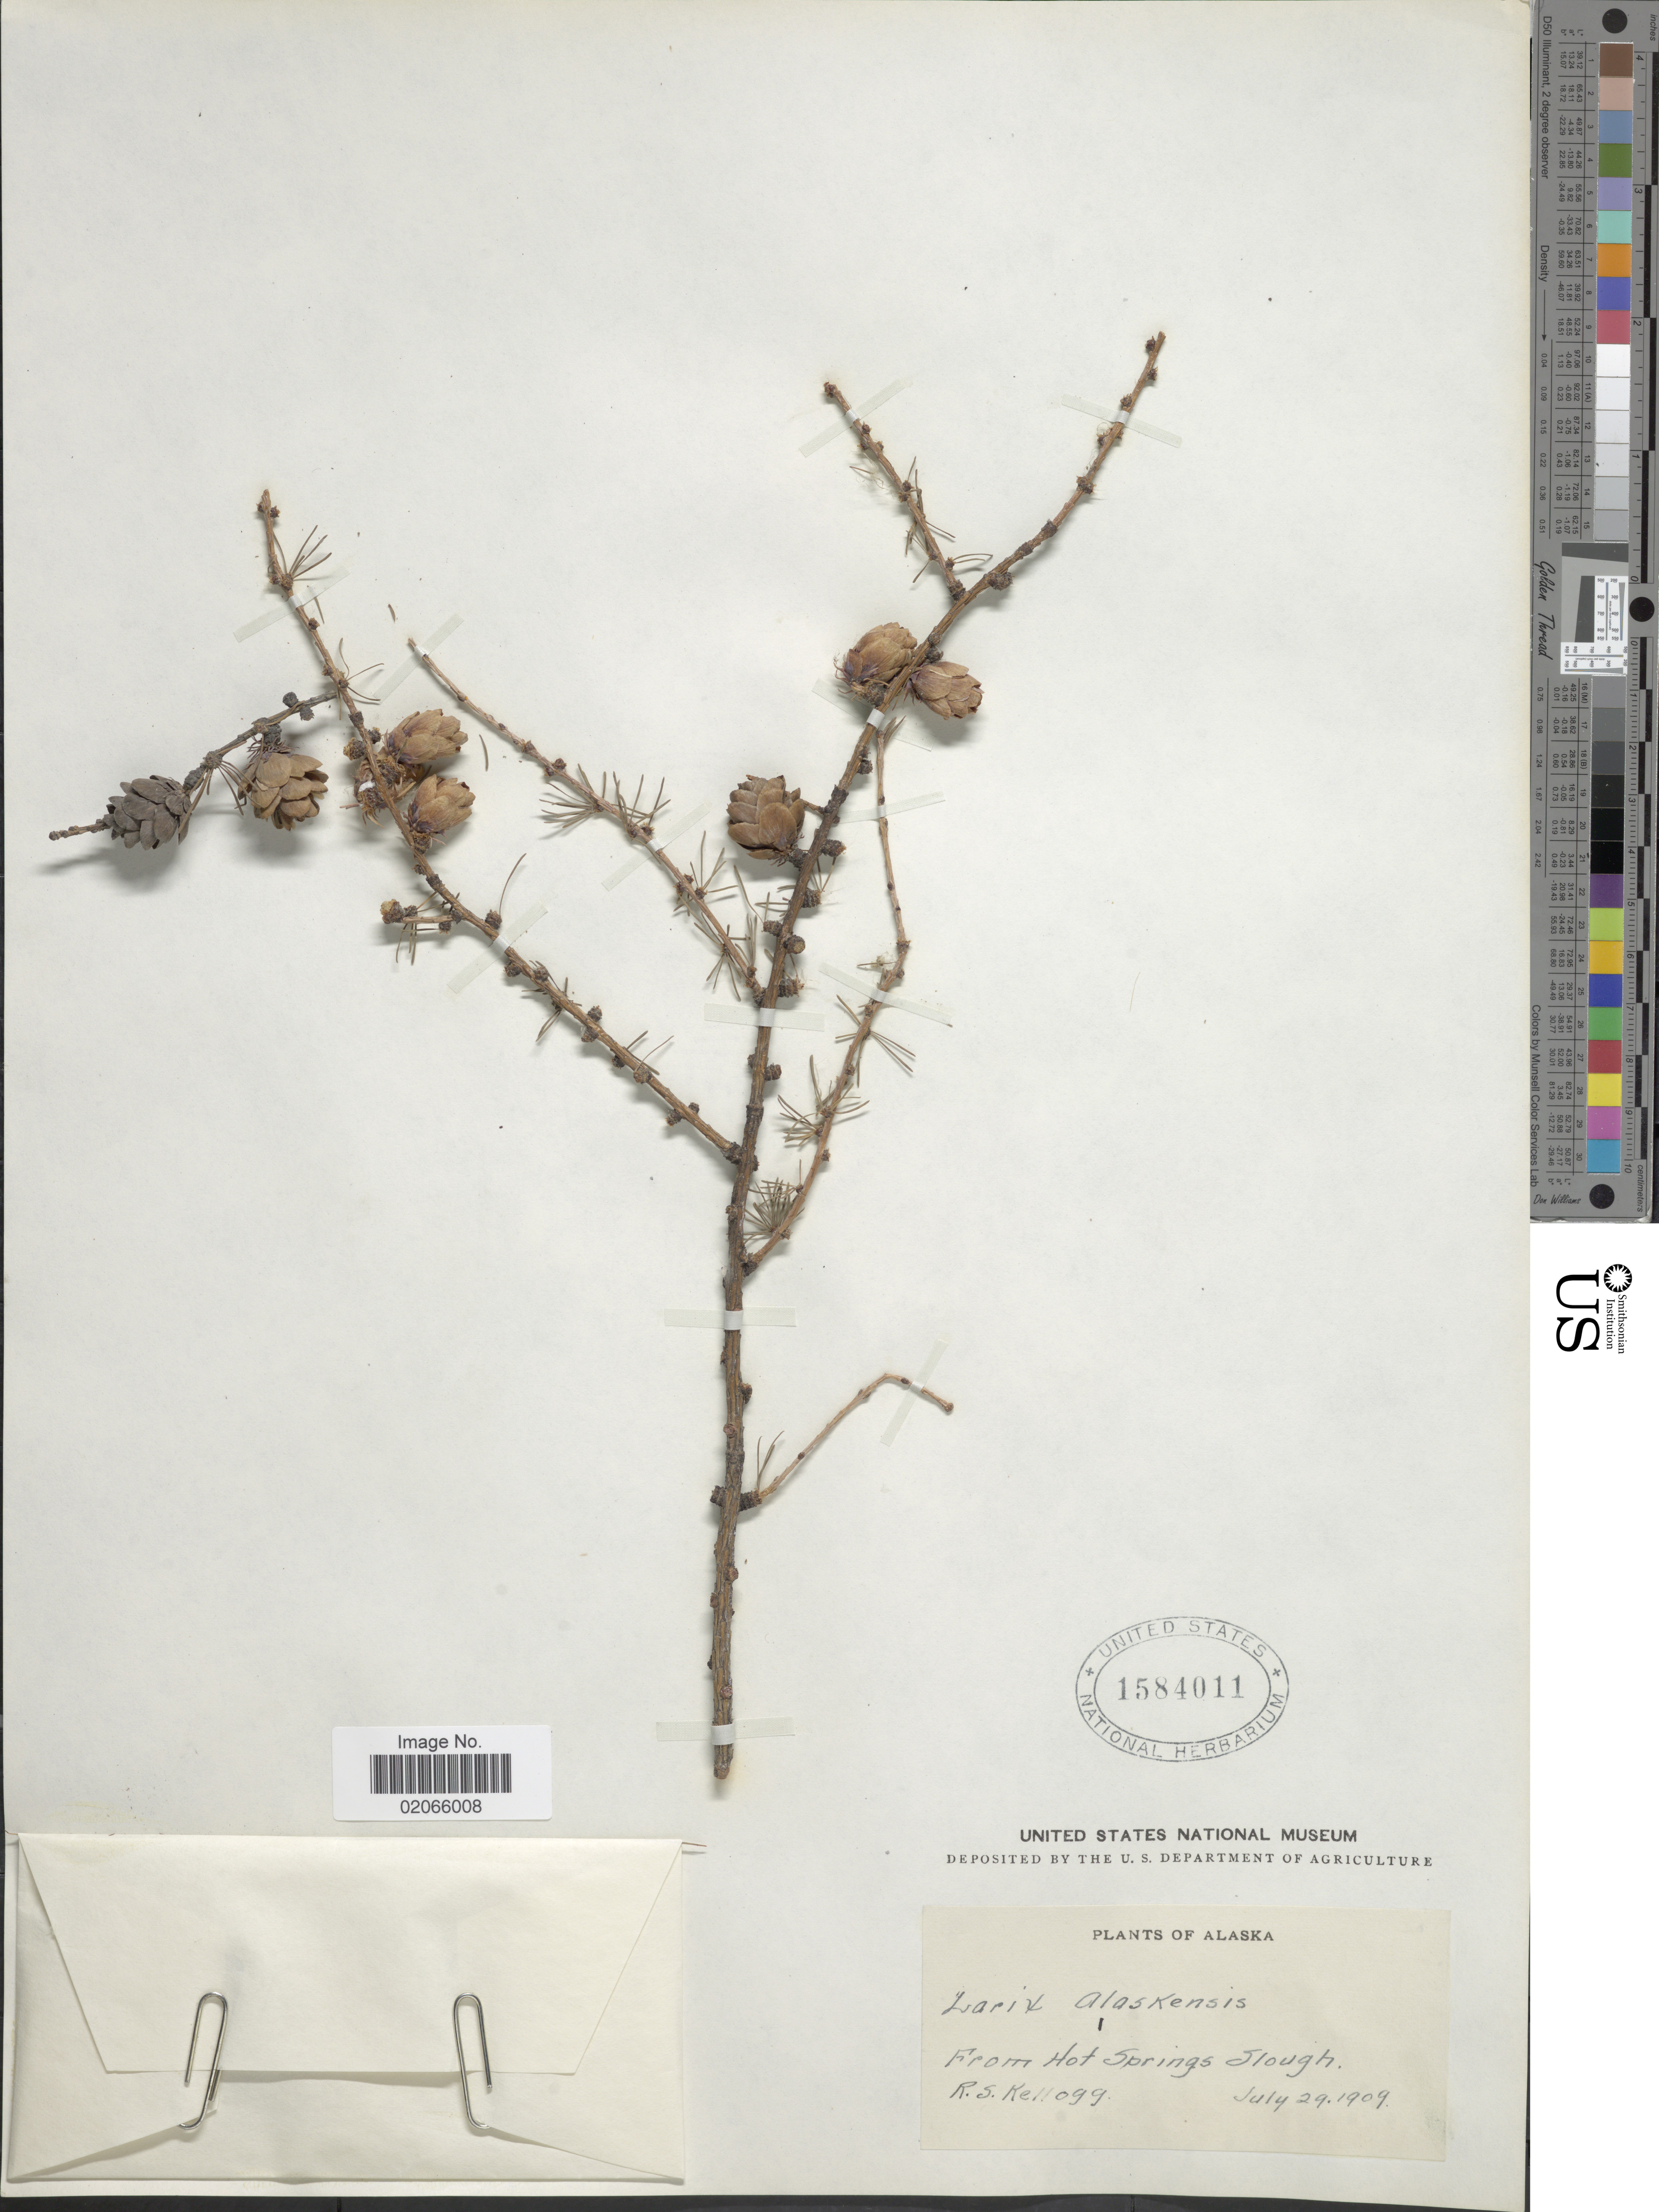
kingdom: Plantae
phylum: Tracheophyta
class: Pinopsida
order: Pinales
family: Pinaceae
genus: Larix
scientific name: Larix alaskensis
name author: W. Wight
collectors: R. Kellogg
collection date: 1909-07-29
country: United States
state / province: Alaska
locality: From Hot Springs Slough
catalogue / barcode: US 1584011